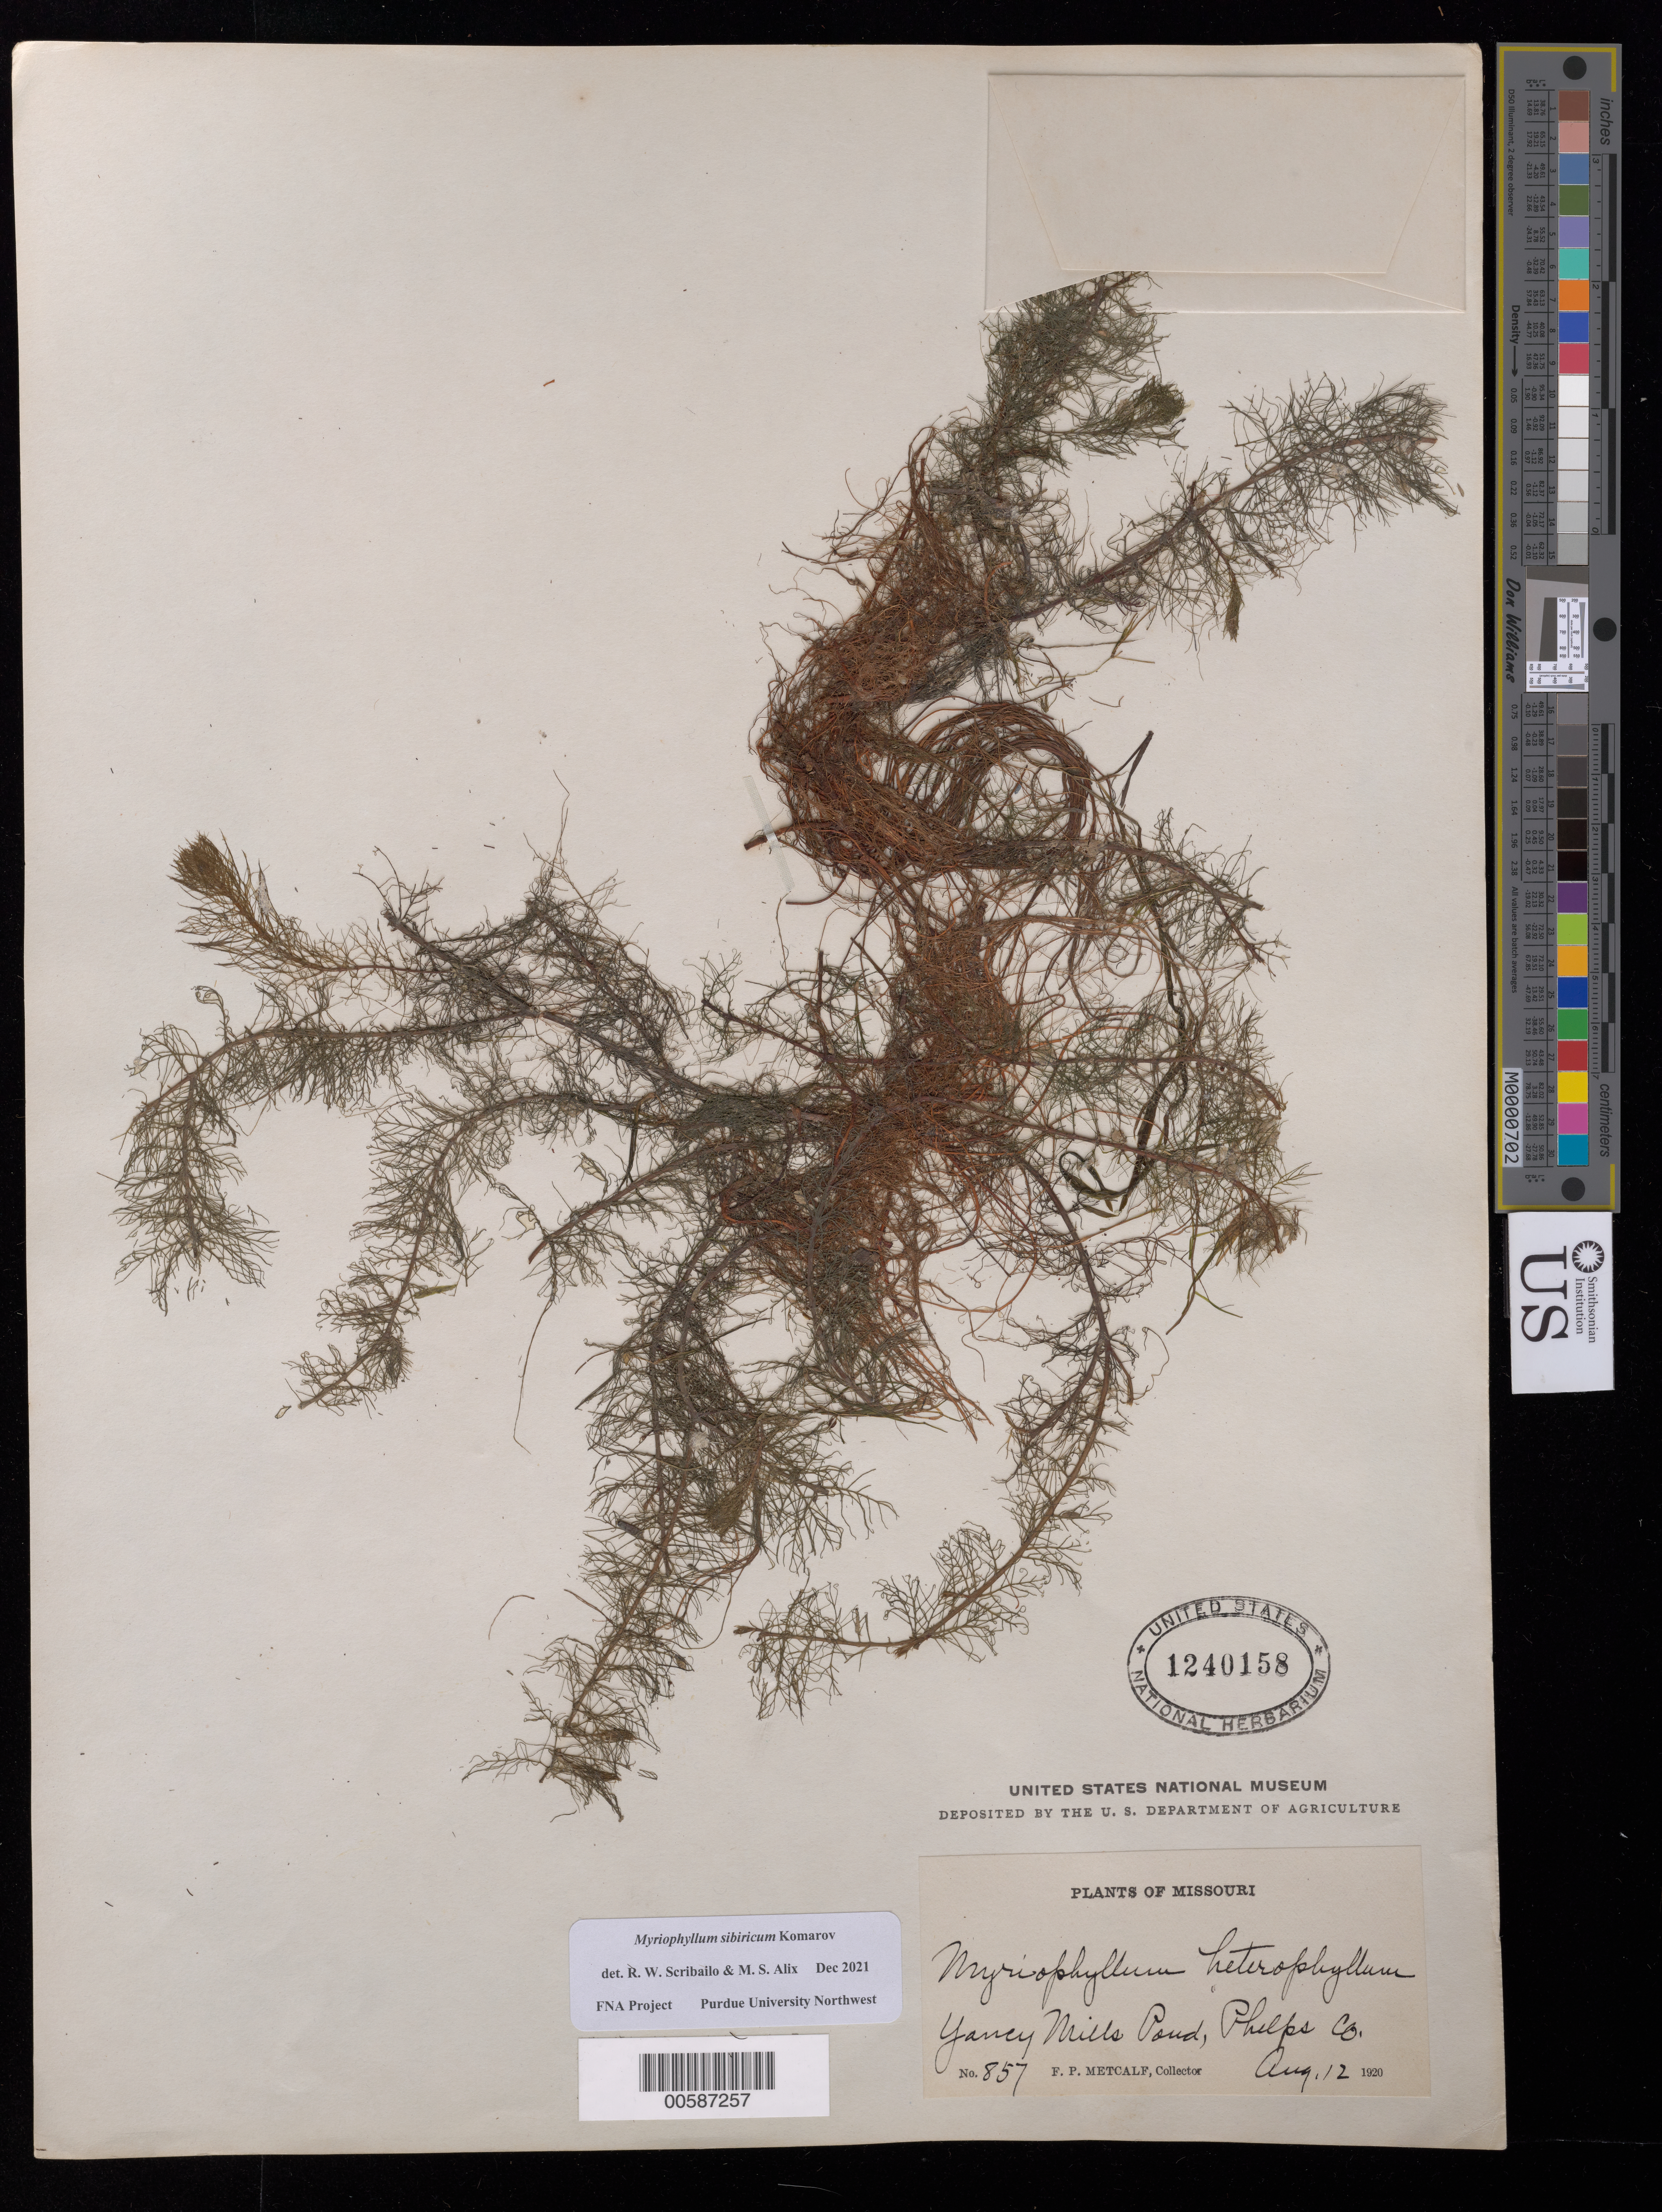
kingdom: Plantae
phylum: Tracheophyta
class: Magnoliopsida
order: Saxifragales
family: Haloragaceae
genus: Myriophyllum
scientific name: Myriophyllum sibiricum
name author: Kom.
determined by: Scribailo, R. W.; Alix, M. S.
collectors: F. P. Metcalf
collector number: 857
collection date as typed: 12 Aug 1920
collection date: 1920-08-12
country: United States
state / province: Missouri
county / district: Phelps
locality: Yancy Mills Pond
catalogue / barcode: US 1240158